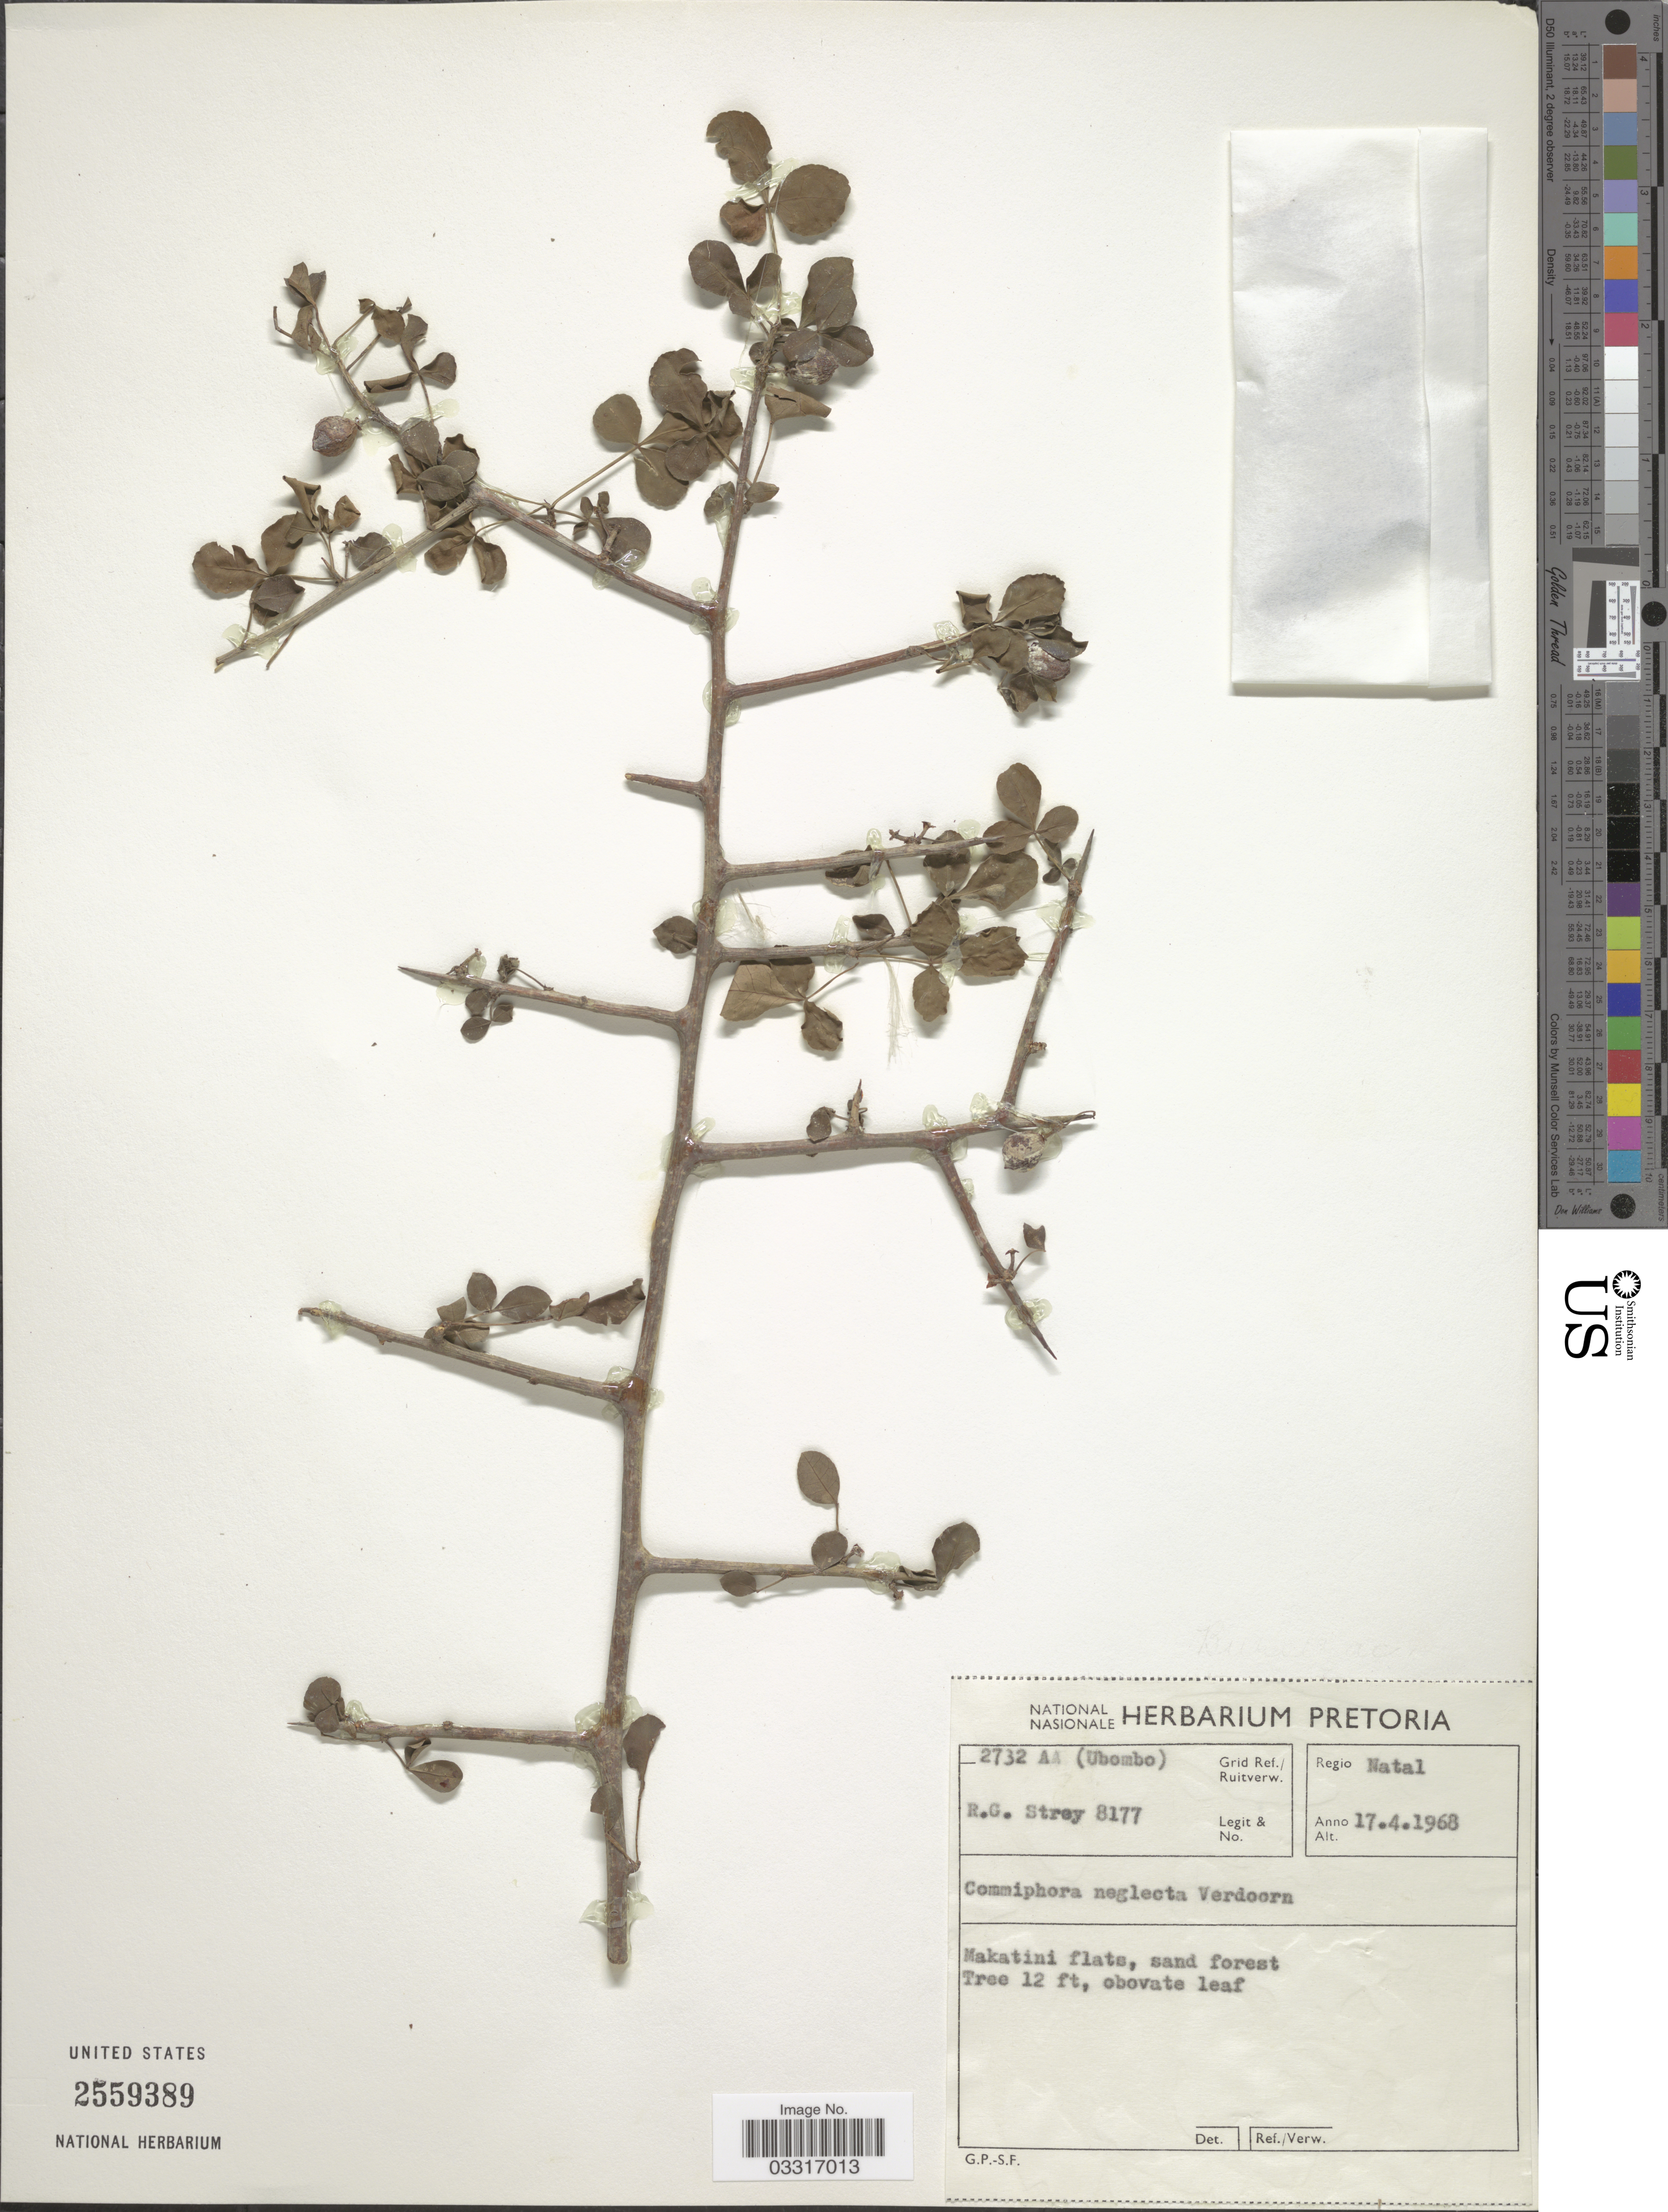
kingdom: Plantae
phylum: Tracheophyta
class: Magnoliopsida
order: Sapindales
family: Burseraceae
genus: Commiphora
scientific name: Commiphora neglecta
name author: Verdc.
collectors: R. G. Strey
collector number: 8177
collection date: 1968-04-17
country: South Africa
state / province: KwaZulu-Natal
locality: Regio Natal. Grid Ref./ Ruitverw. 2732 AA (Ubombo). Makatini flats.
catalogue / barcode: US 2559389